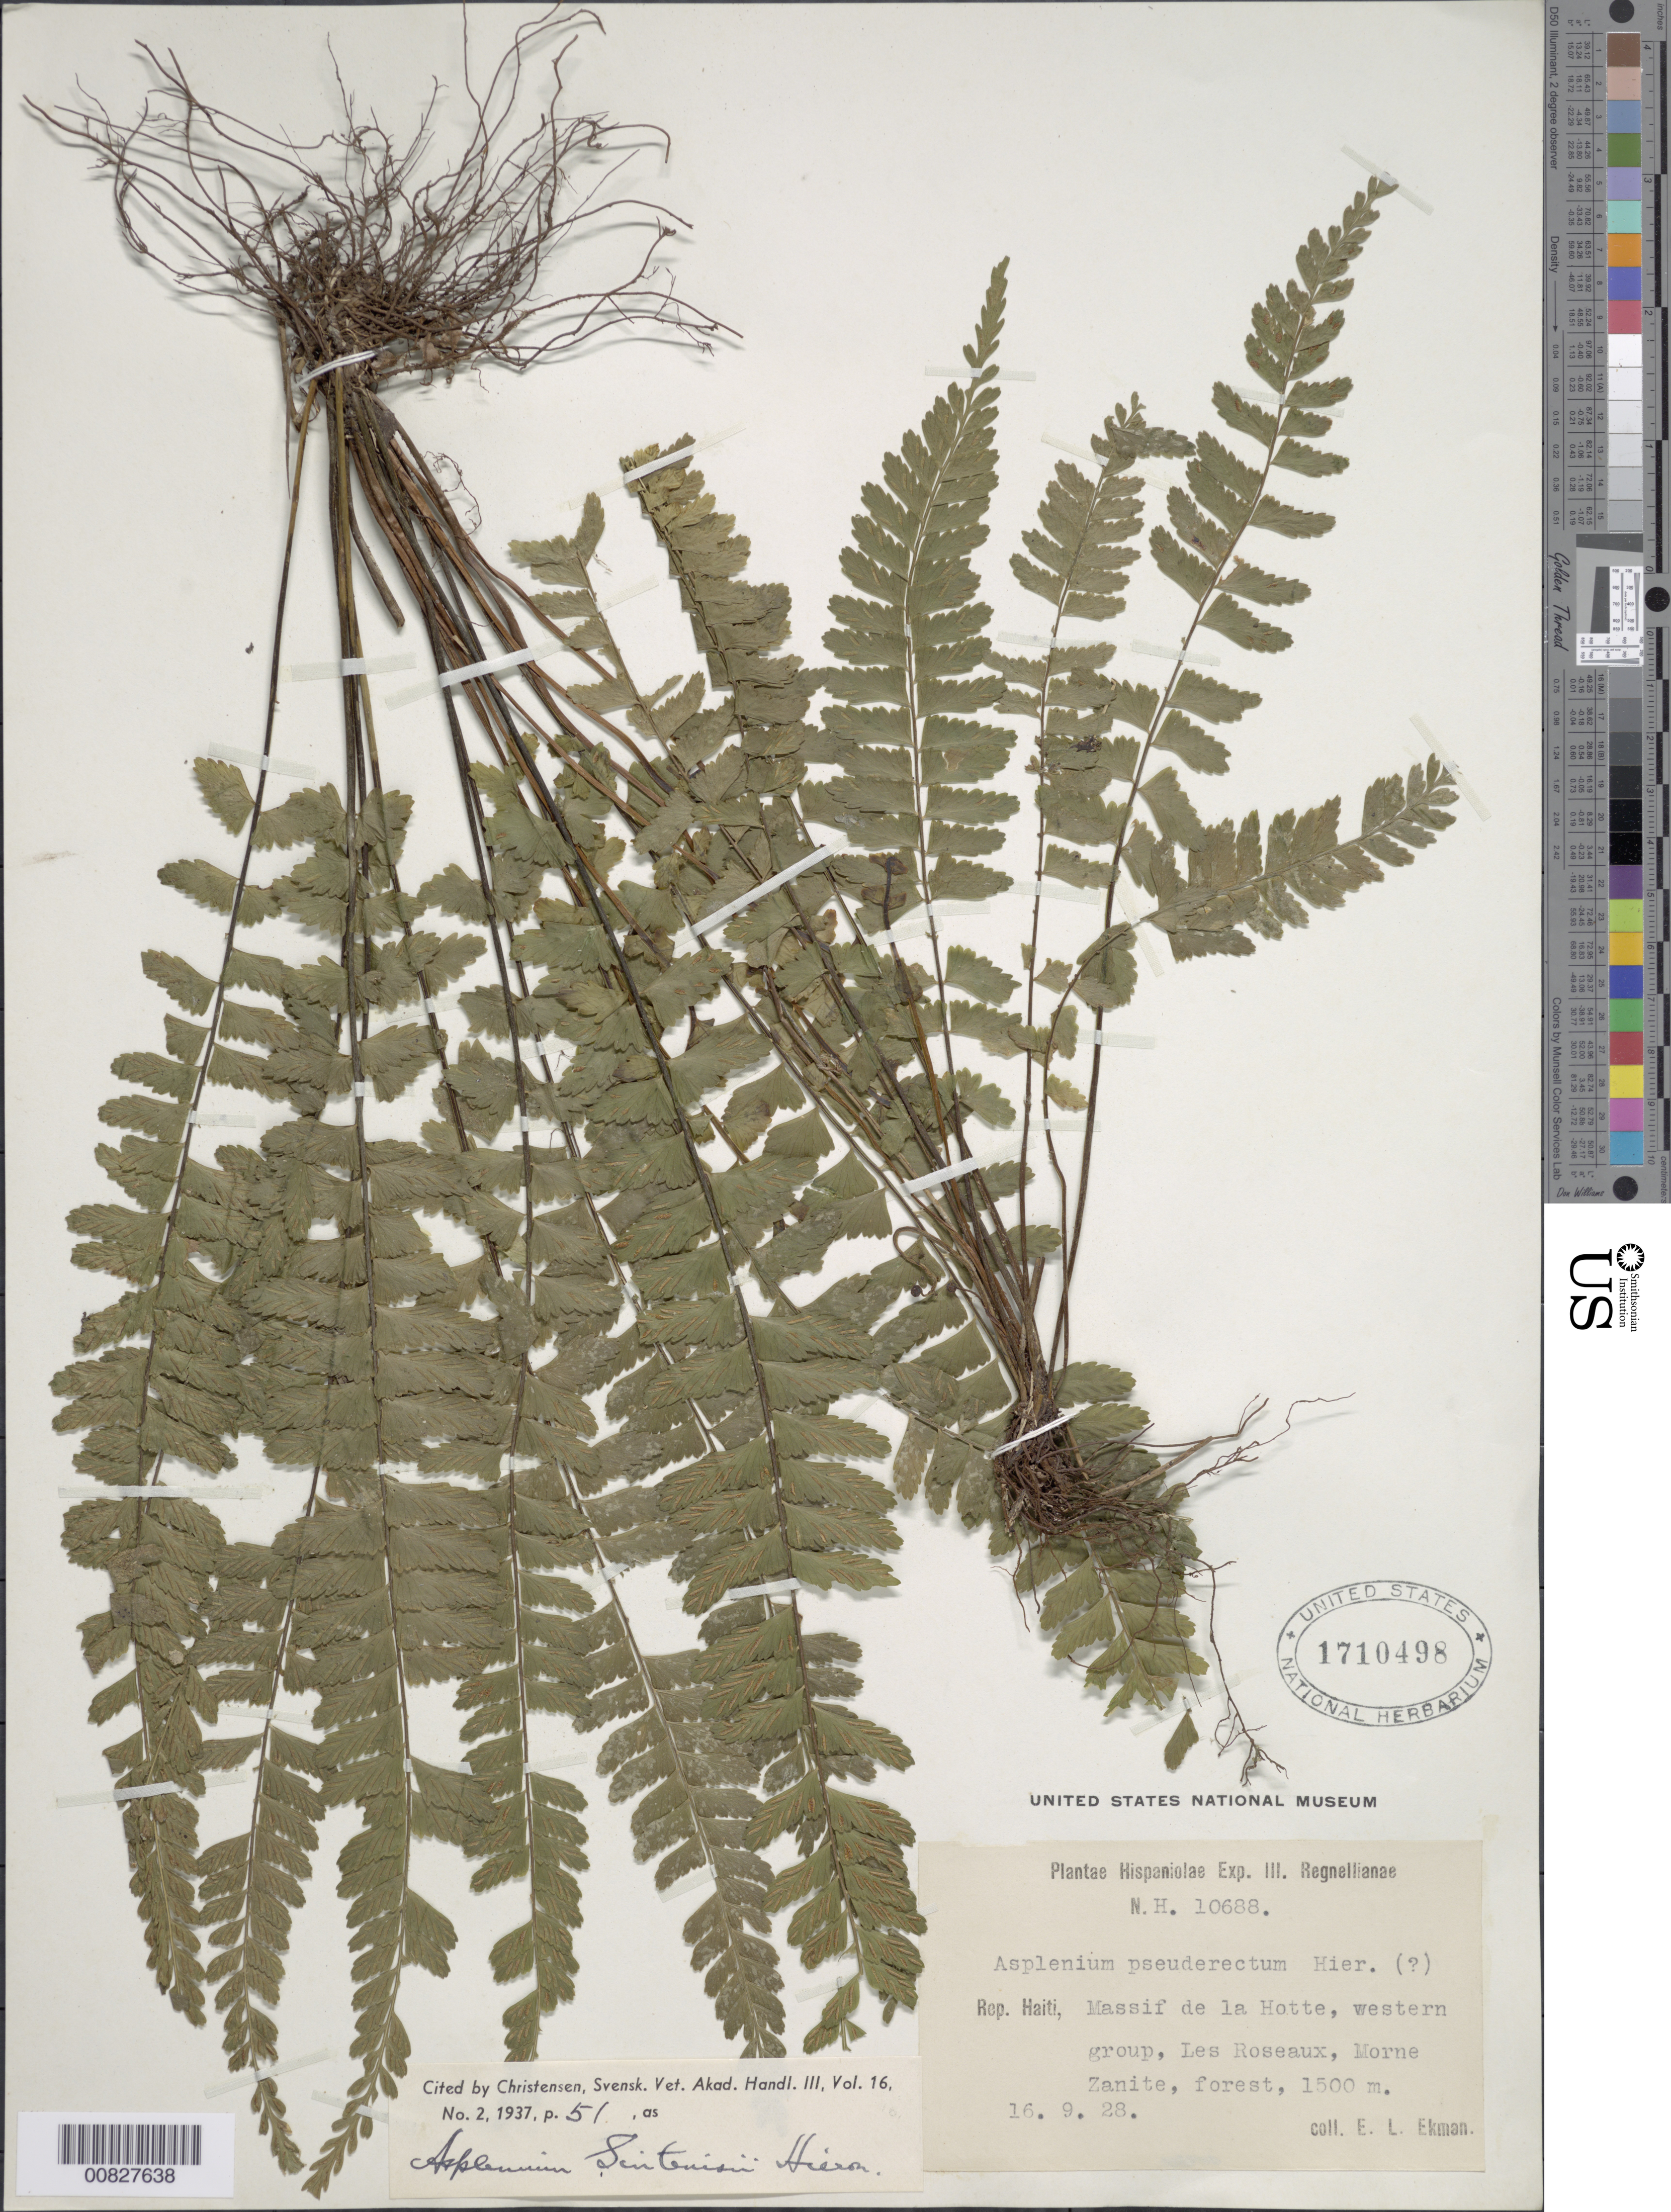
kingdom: Plantae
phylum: Tracheophyta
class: Polypodiopsida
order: Polypodiales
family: Aspleniaceae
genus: Asplenium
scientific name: Asplenium rhomboidale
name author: Desv.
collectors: E. L. Ekman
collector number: H 10688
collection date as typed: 16 Sep 1928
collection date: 1928-09-16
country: Haiti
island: Hispaniola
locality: Massif de la Hotte, western group, Les Roseaux, Morne Zanite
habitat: Forest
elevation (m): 1500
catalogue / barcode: US 1710498